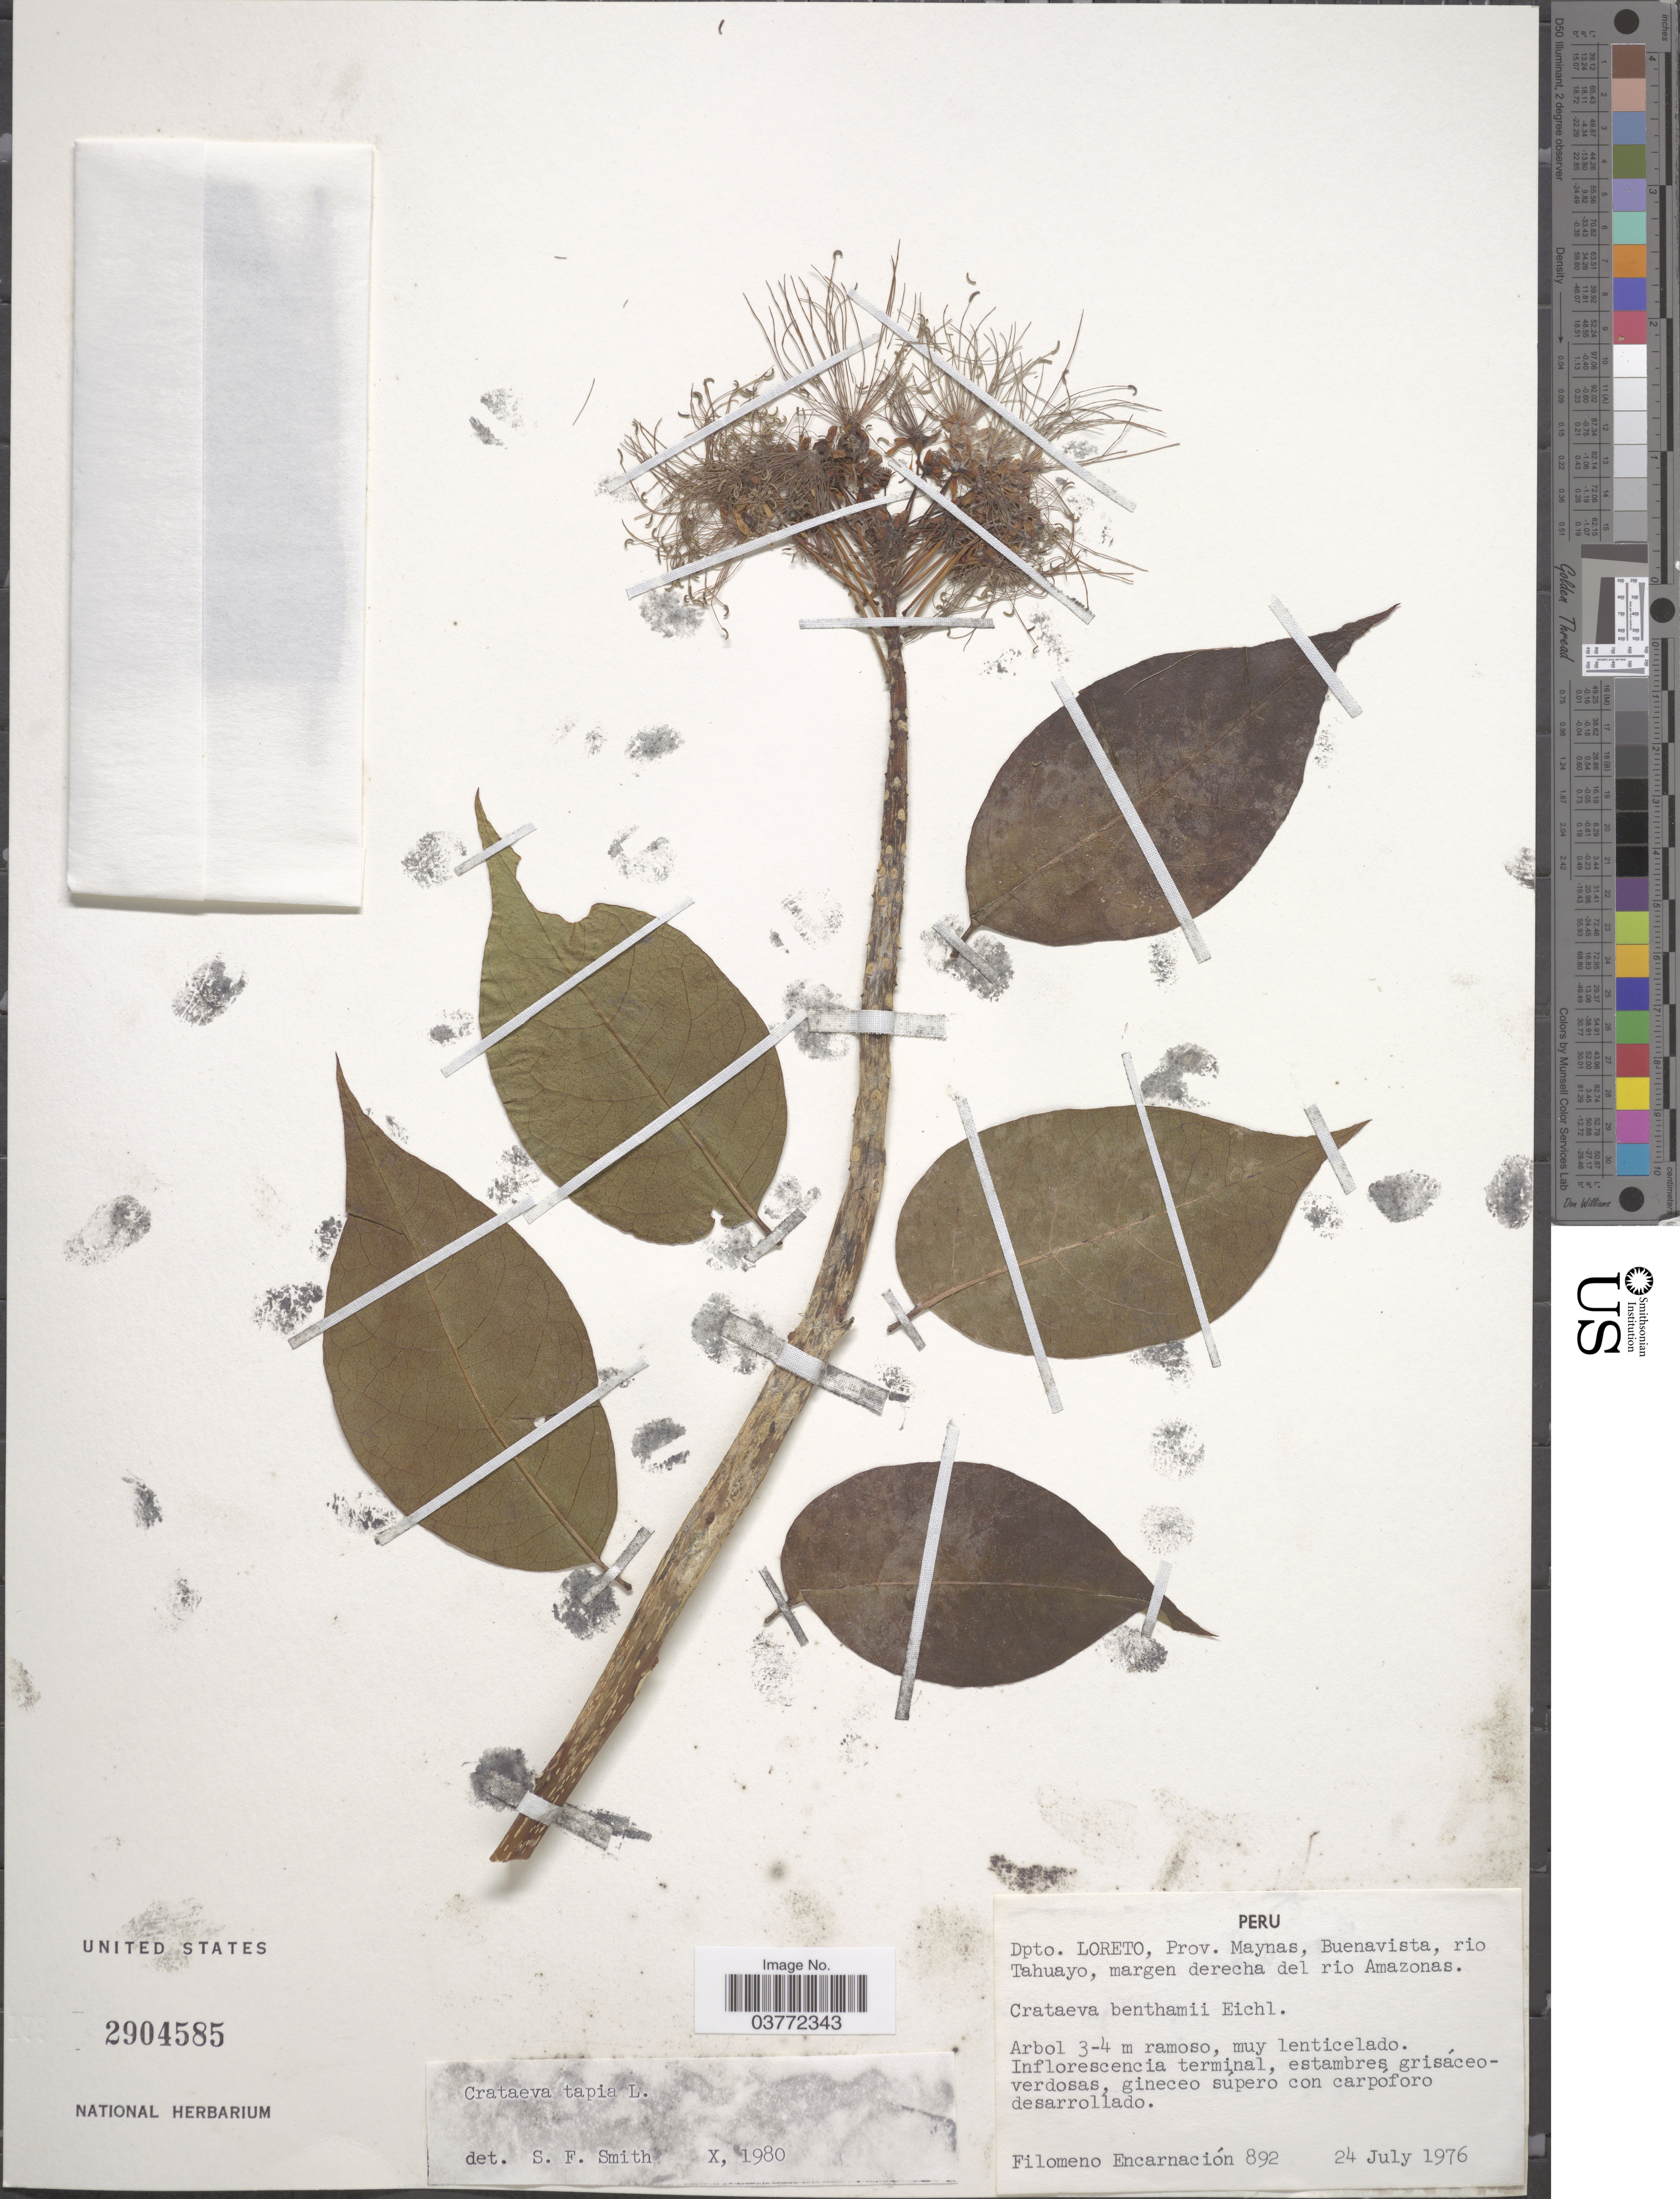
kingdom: Plantae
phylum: Tracheophyta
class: Magnoliopsida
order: Brassicales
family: Capparaceae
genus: Crateva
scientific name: Crateva tapia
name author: L.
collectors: F. Encarnación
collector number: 892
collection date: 1976-07-24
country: Peru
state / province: Loreto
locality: Dpto. Loreto, Prov. Maynas, Buenavista, rio Tahuayo, margen derecha del rio Amazonas.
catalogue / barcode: US 2904585